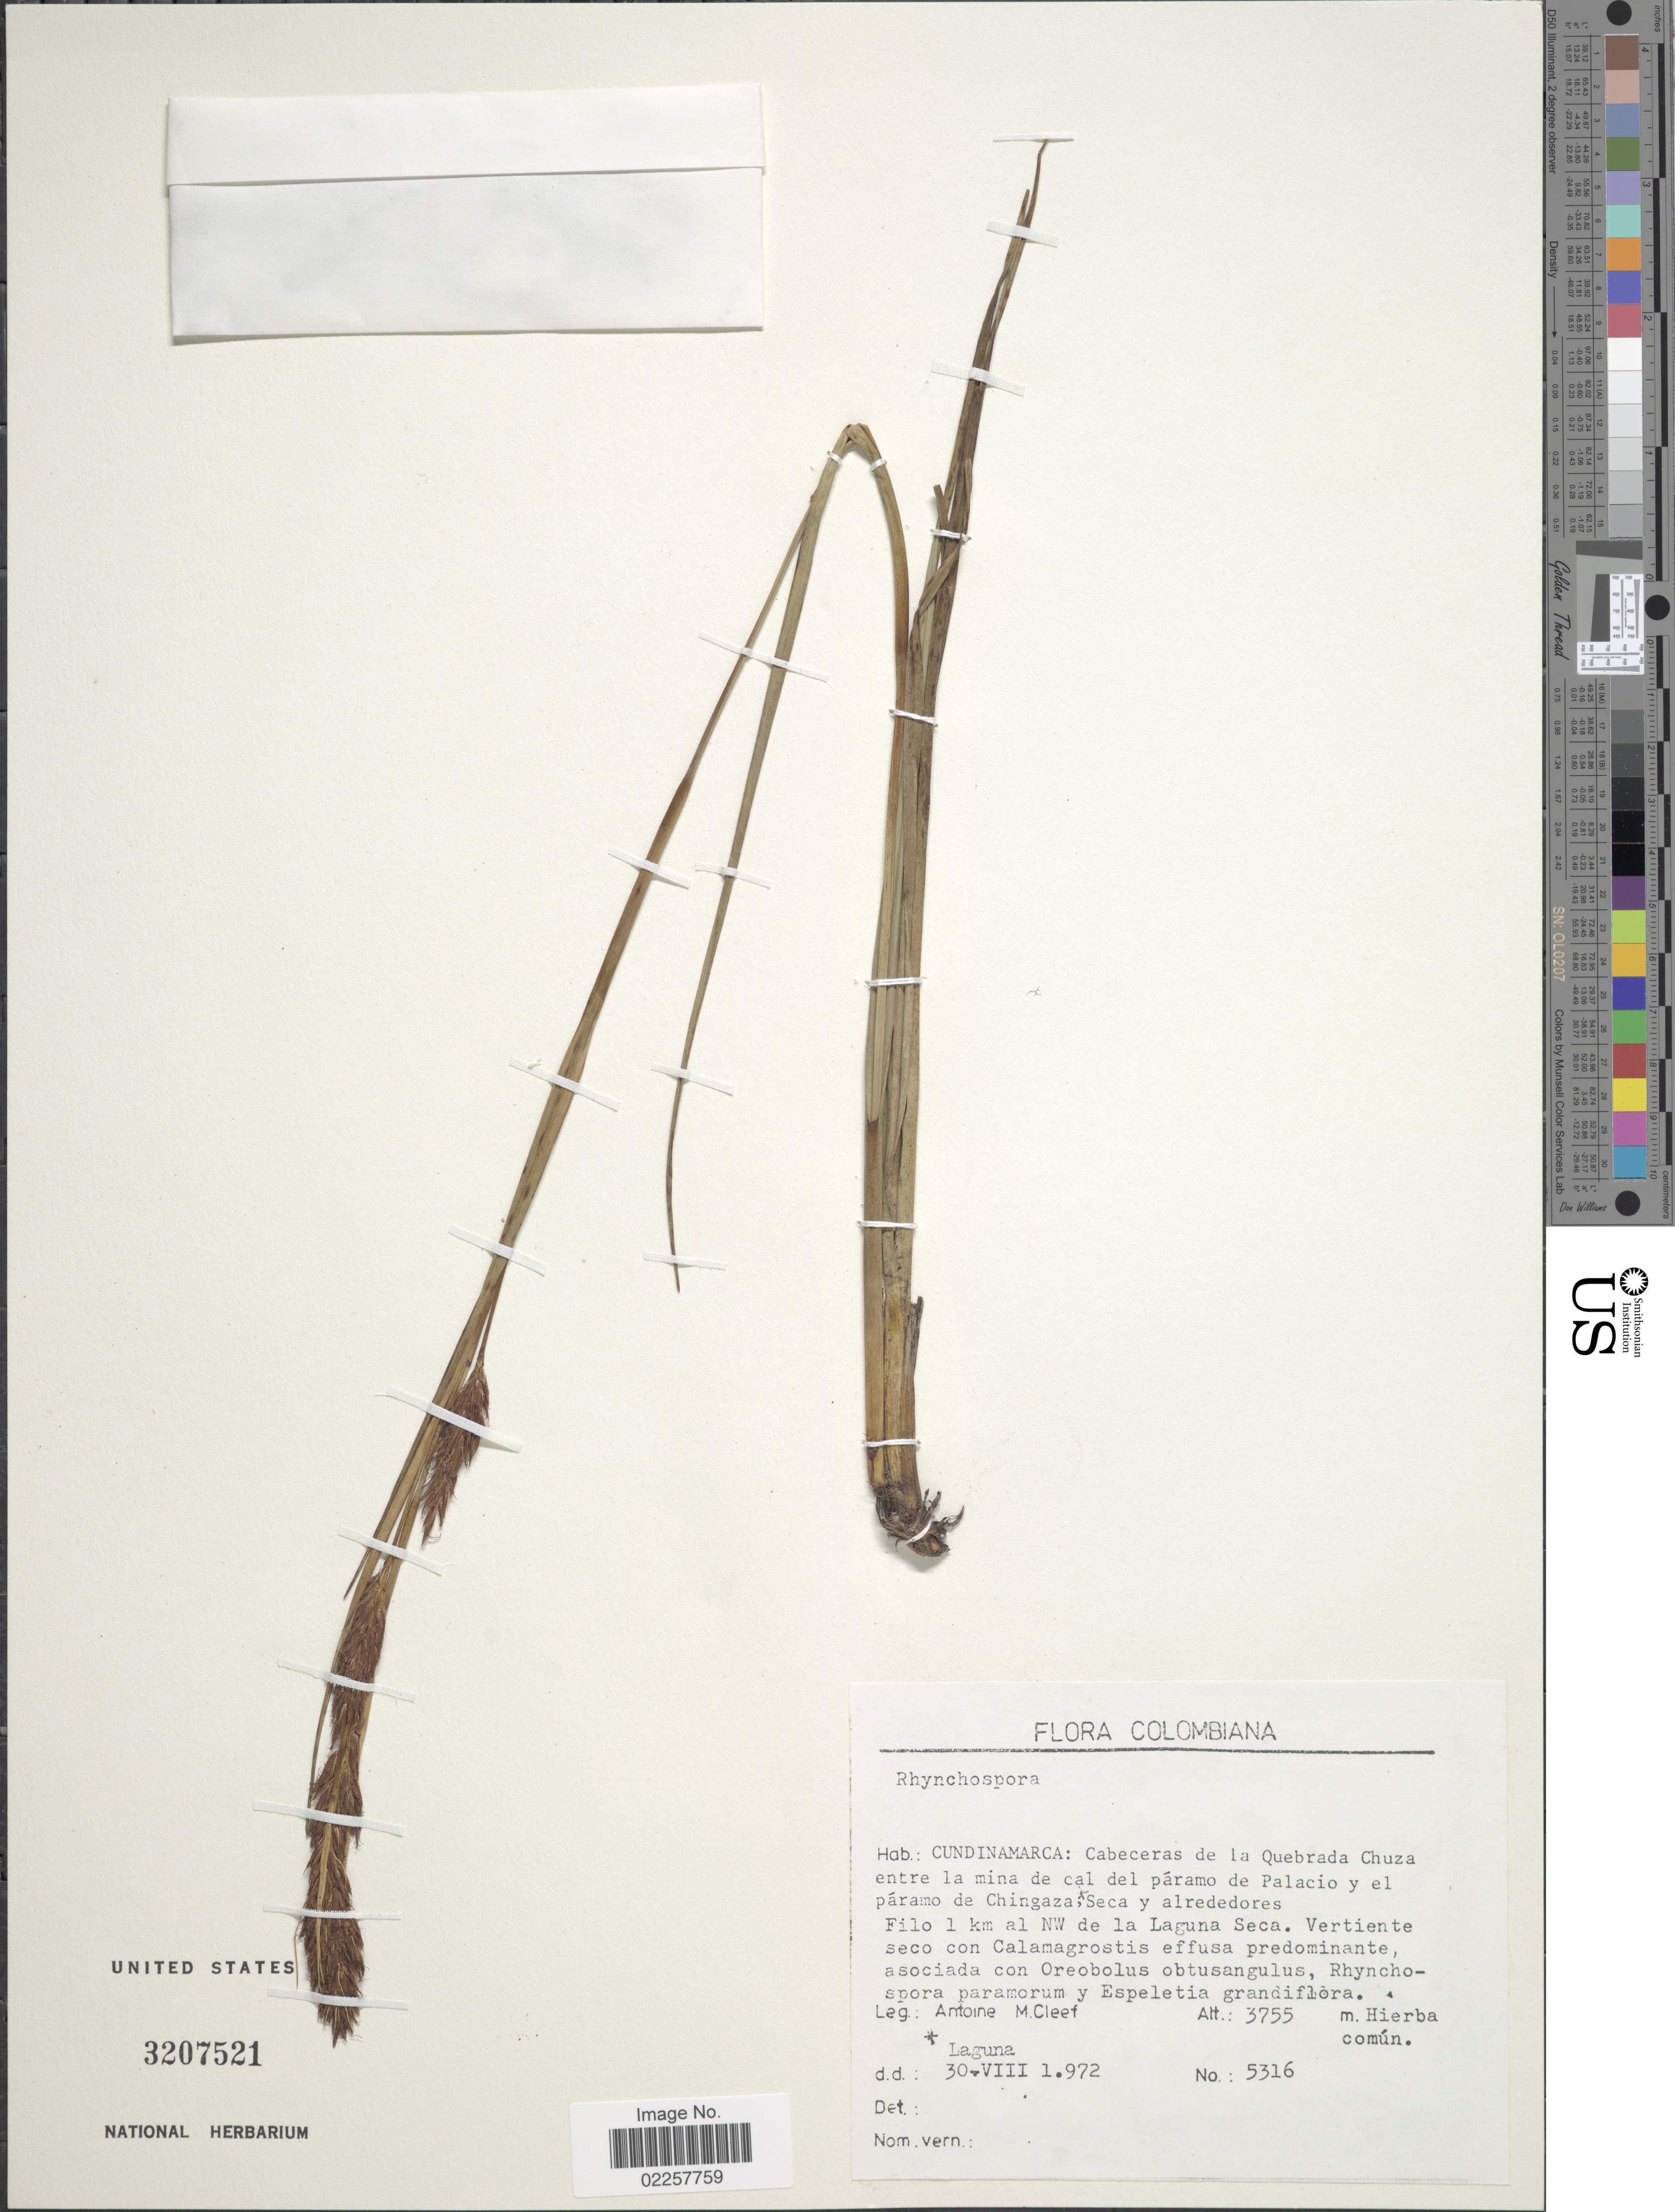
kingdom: Plantae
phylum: Tracheophyta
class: Liliopsida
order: Poales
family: Cyperaceae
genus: Rhynchospora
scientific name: Rhynchospora sp.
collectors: A. M. Cleef & -. Laguna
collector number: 3755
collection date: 1972-08-30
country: Colombia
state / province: Cundinamarca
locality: Cabeceras de la Quebrada Chuza entre la mina de cal del paramo de Palacio y el paramo de Chingaza, Laguna Seca y alrededores Filo 1 km al NW de la Laguna Seca.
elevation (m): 3755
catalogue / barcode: US 3207521